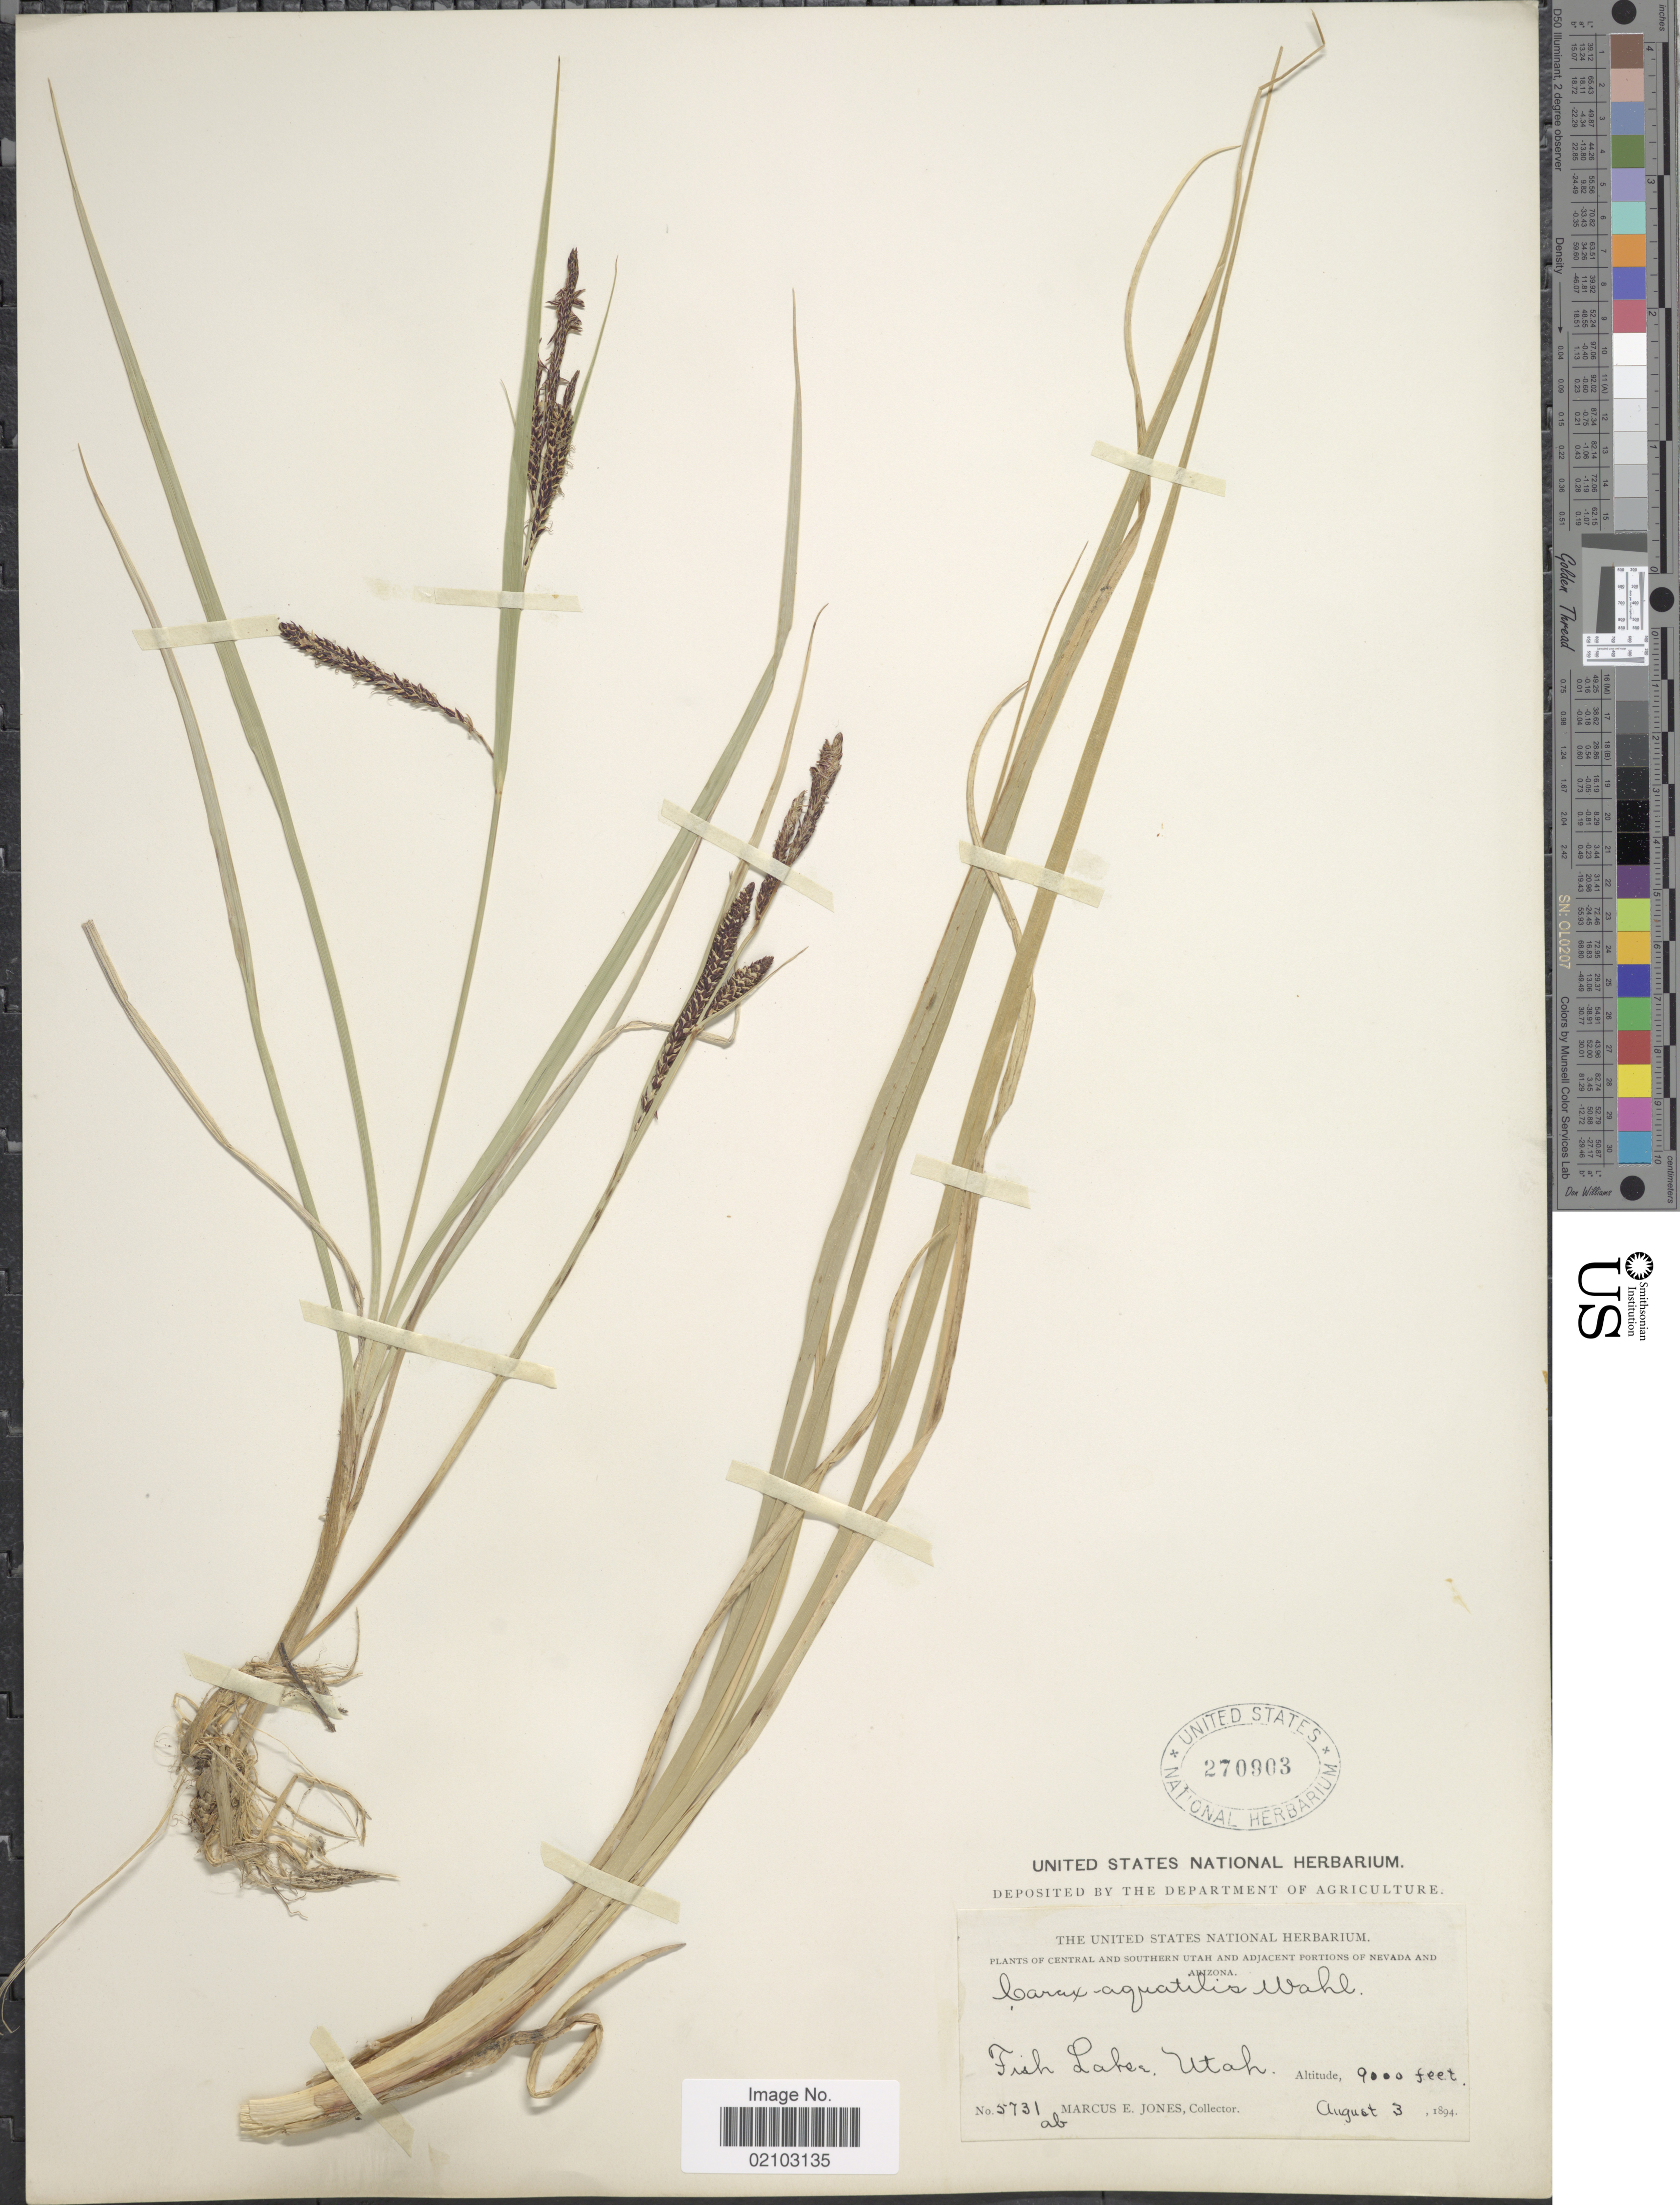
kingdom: Plantae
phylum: Tracheophyta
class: Liliopsida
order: Poales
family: Cyperaceae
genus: Carex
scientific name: Carex aquatilis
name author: Wahlenb.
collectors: M. E. Jones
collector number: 5731ab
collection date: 1894-08-03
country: United States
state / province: Utah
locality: Central and southern Utah and adjacent portions of Nevada and Utah, Fish Lake, Utah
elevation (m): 2743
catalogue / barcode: US 270903